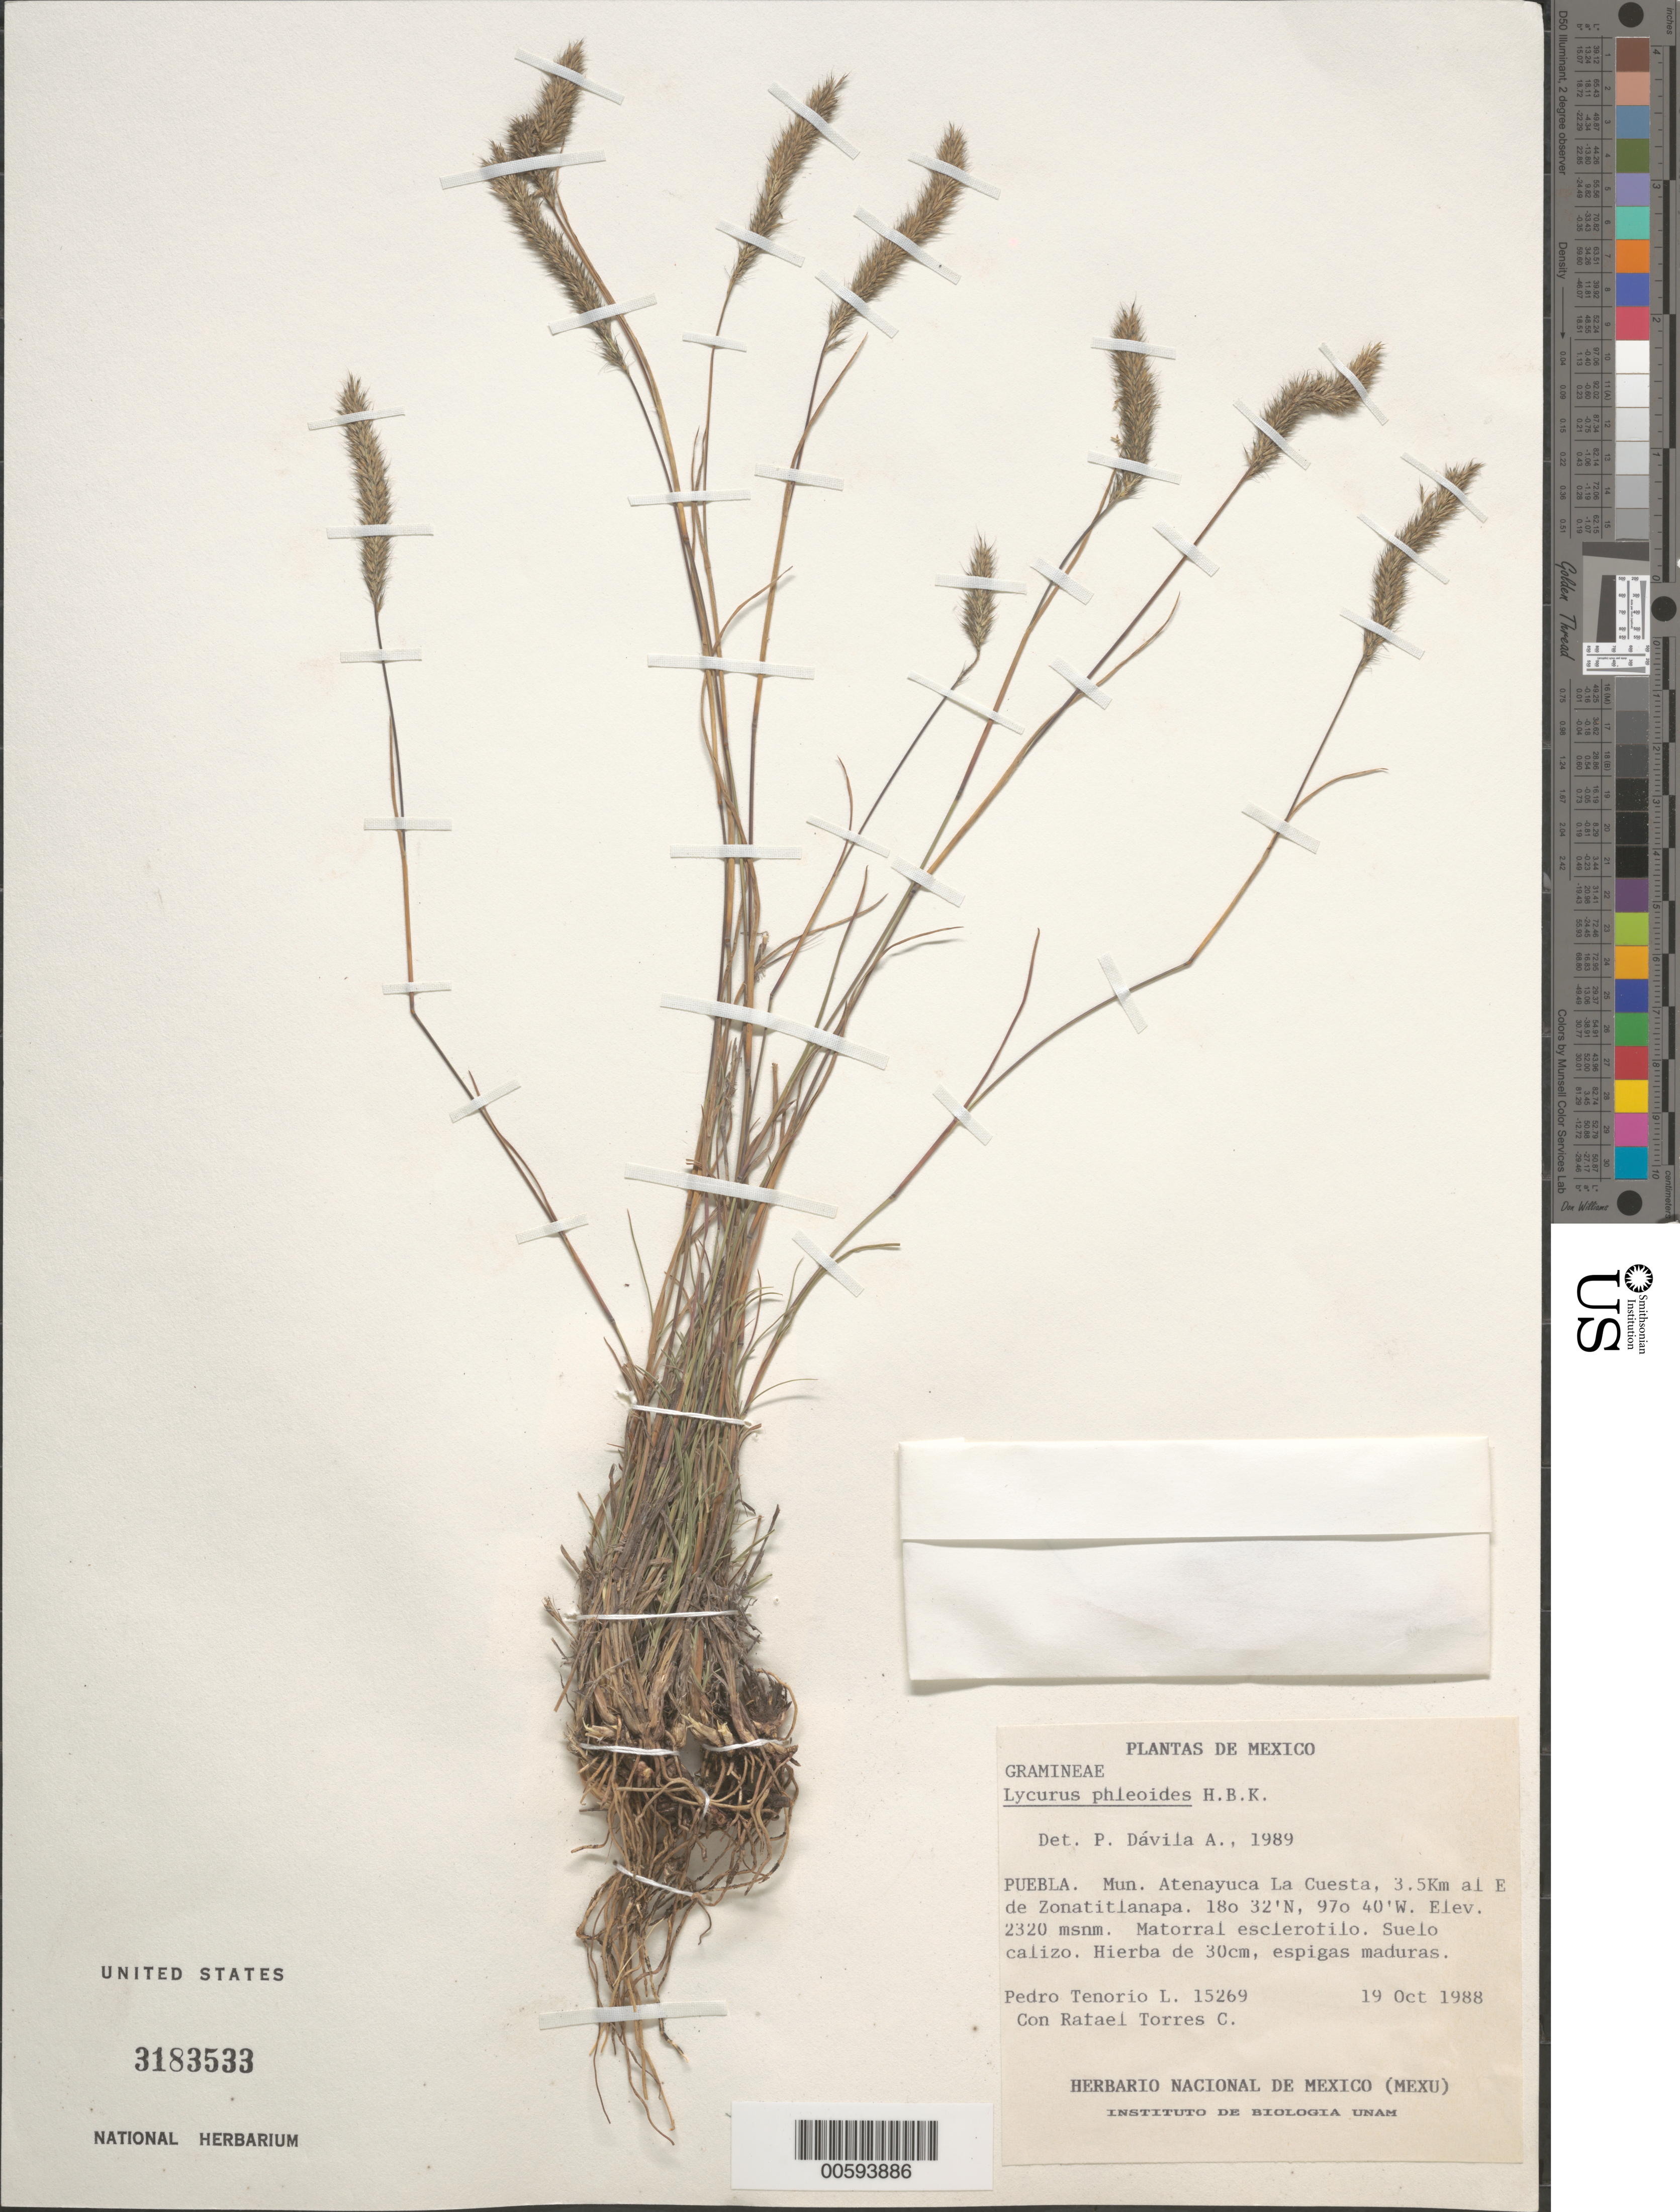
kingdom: Plantae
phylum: Tracheophyta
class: Liliopsida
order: Poales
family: Poaceae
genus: Lycurus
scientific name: Lycurus phleoides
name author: Kunth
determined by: Dávila, P. D.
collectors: P. Tenorio L. & R. Torres C.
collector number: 15269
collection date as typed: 19 Oct 1988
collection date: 1988-10-19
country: Mexico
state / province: Puebla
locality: Mun. Atenayuca La Cuesta, 3.5 km al E de Zonatitlanapa.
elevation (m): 2320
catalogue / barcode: US 3183533